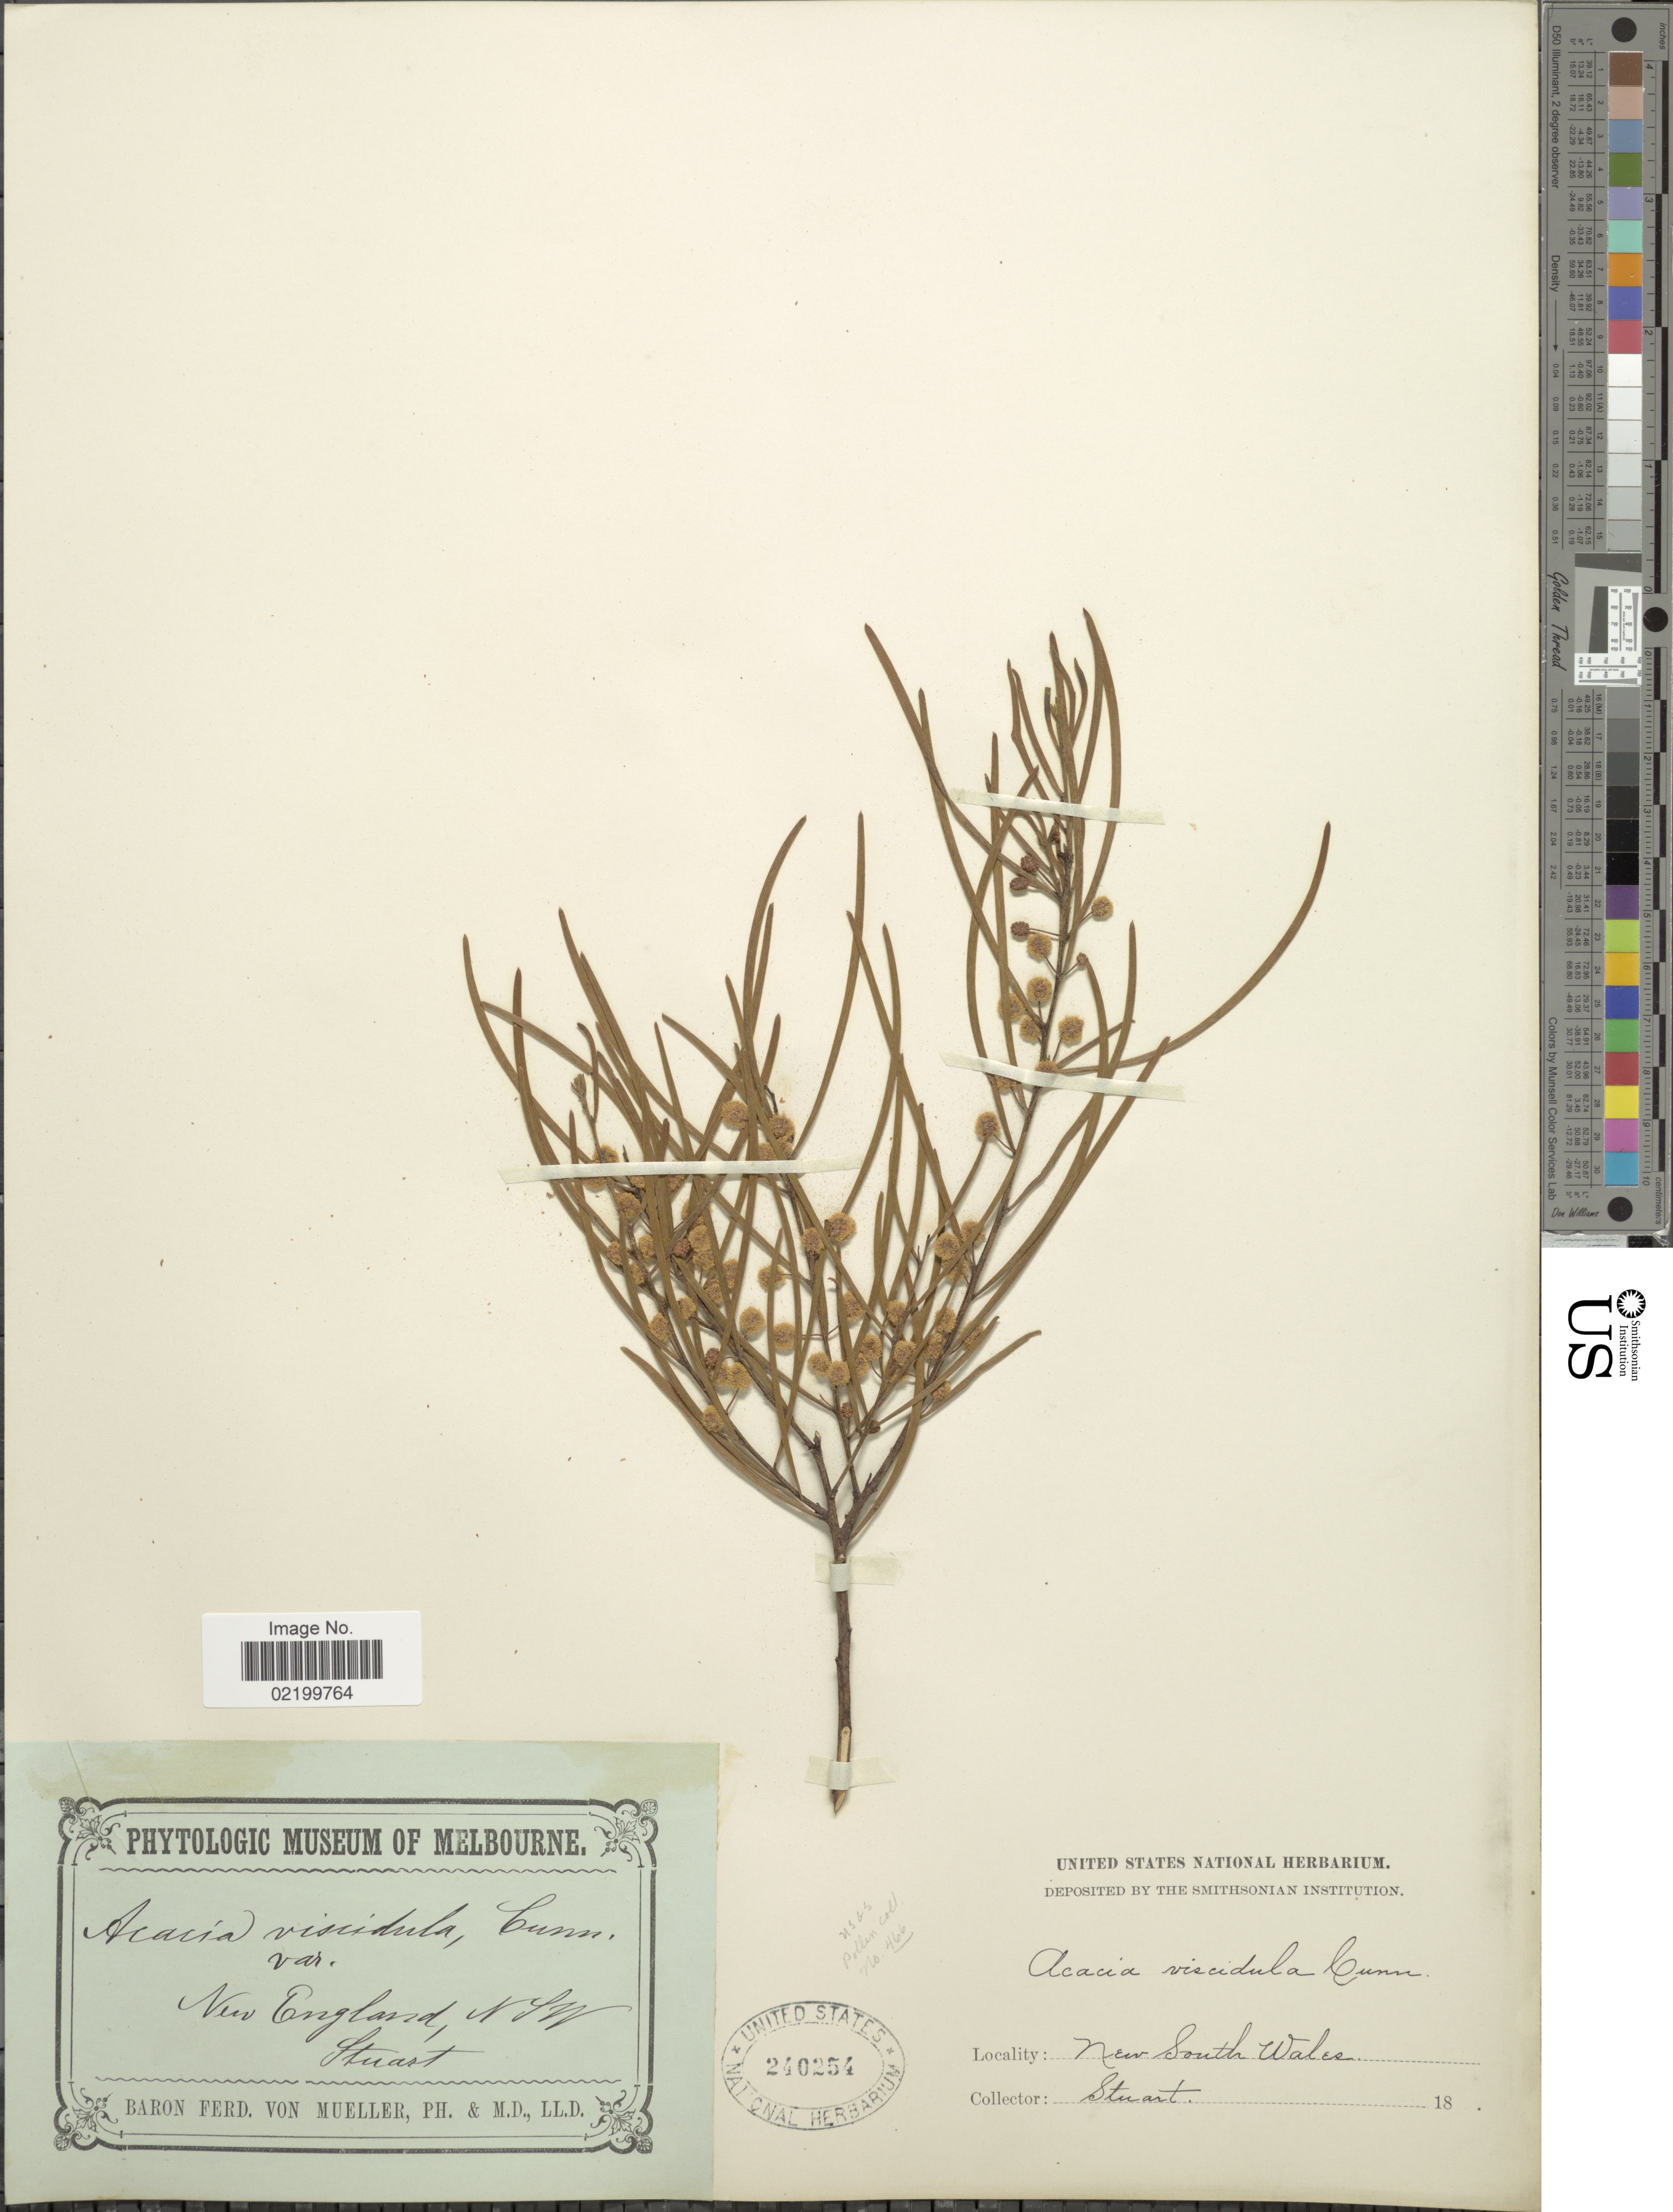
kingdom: Plantae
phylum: Tracheophyta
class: Magnoliopsida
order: Fabales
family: Fabaceae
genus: Acacia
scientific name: Acacia viscidula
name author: Benth.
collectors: Stuart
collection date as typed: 18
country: Australia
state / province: New South Wales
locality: New South Wales, New England.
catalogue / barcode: US 240254